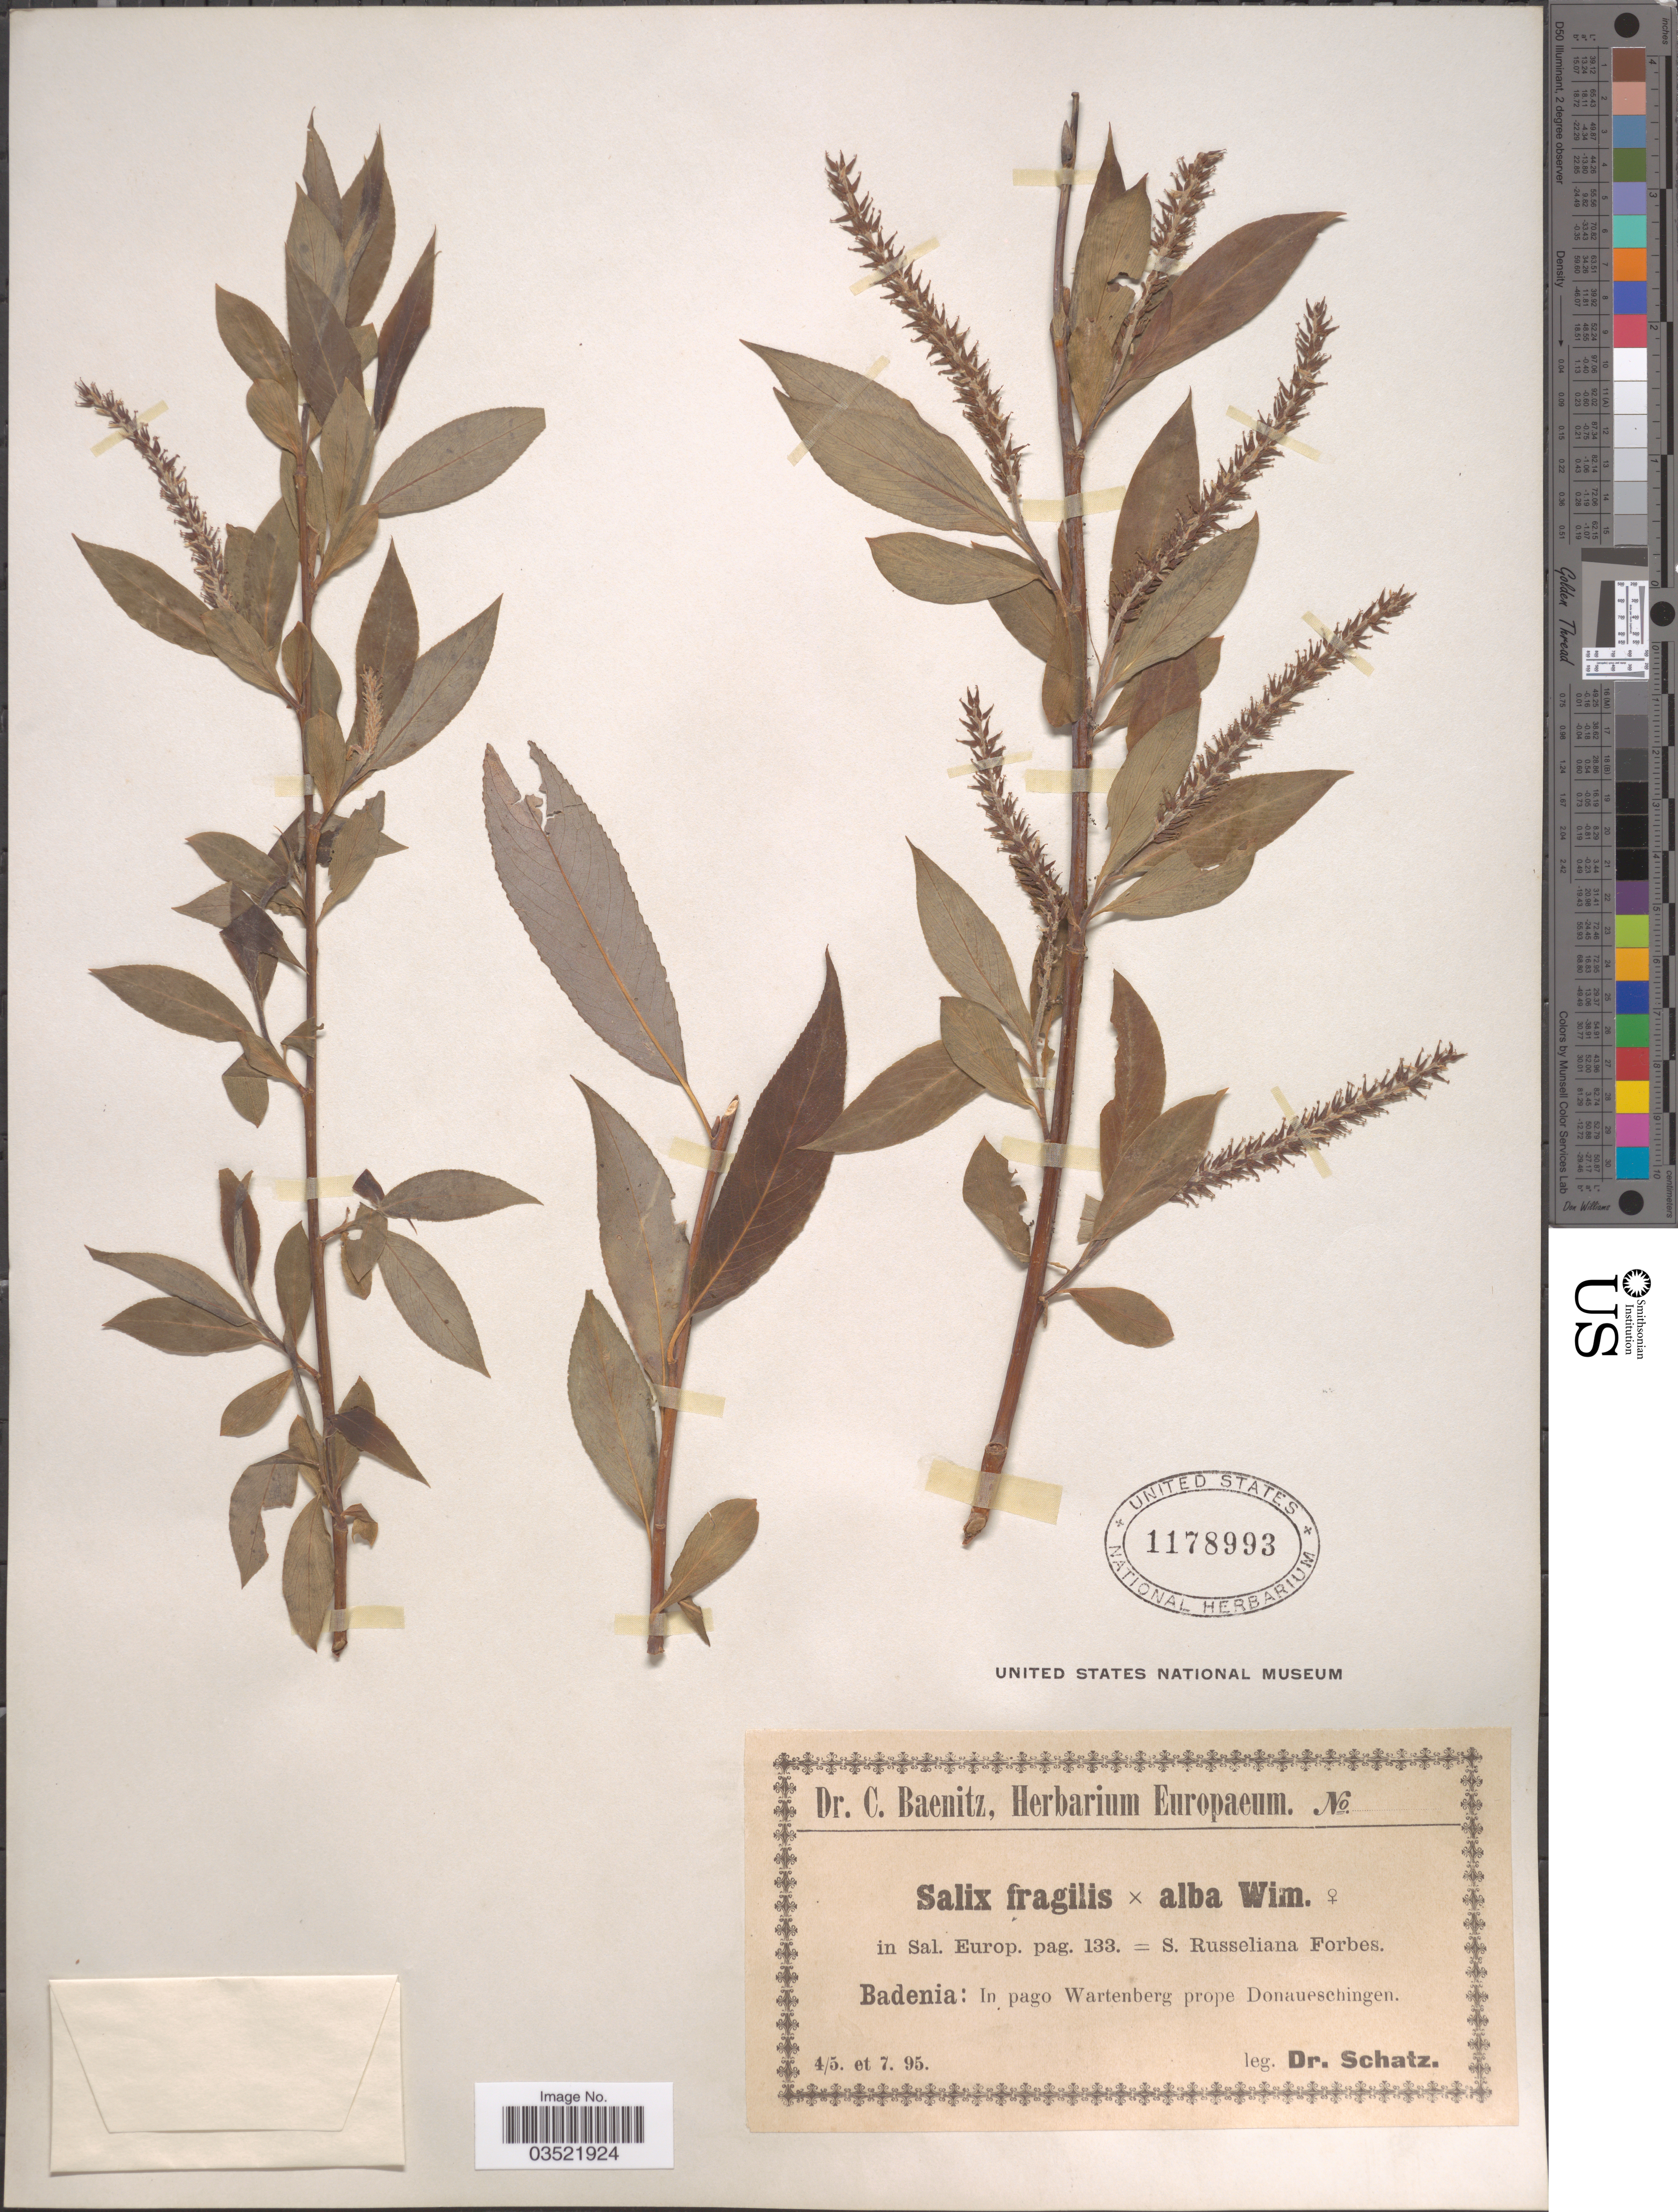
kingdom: Plantae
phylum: Tracheophyta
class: Magnoliopsida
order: Malpighiales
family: Salicaceae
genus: Salix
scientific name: Salix alba x S. fragilis L.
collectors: Schatz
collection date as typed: Transcribed d/m/y: 4/7/95 to 5/7/95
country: Germany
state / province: Baden-Württemberg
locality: Badenia: In pago Wartenberg prope Donaueschingen.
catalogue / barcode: US 1178993